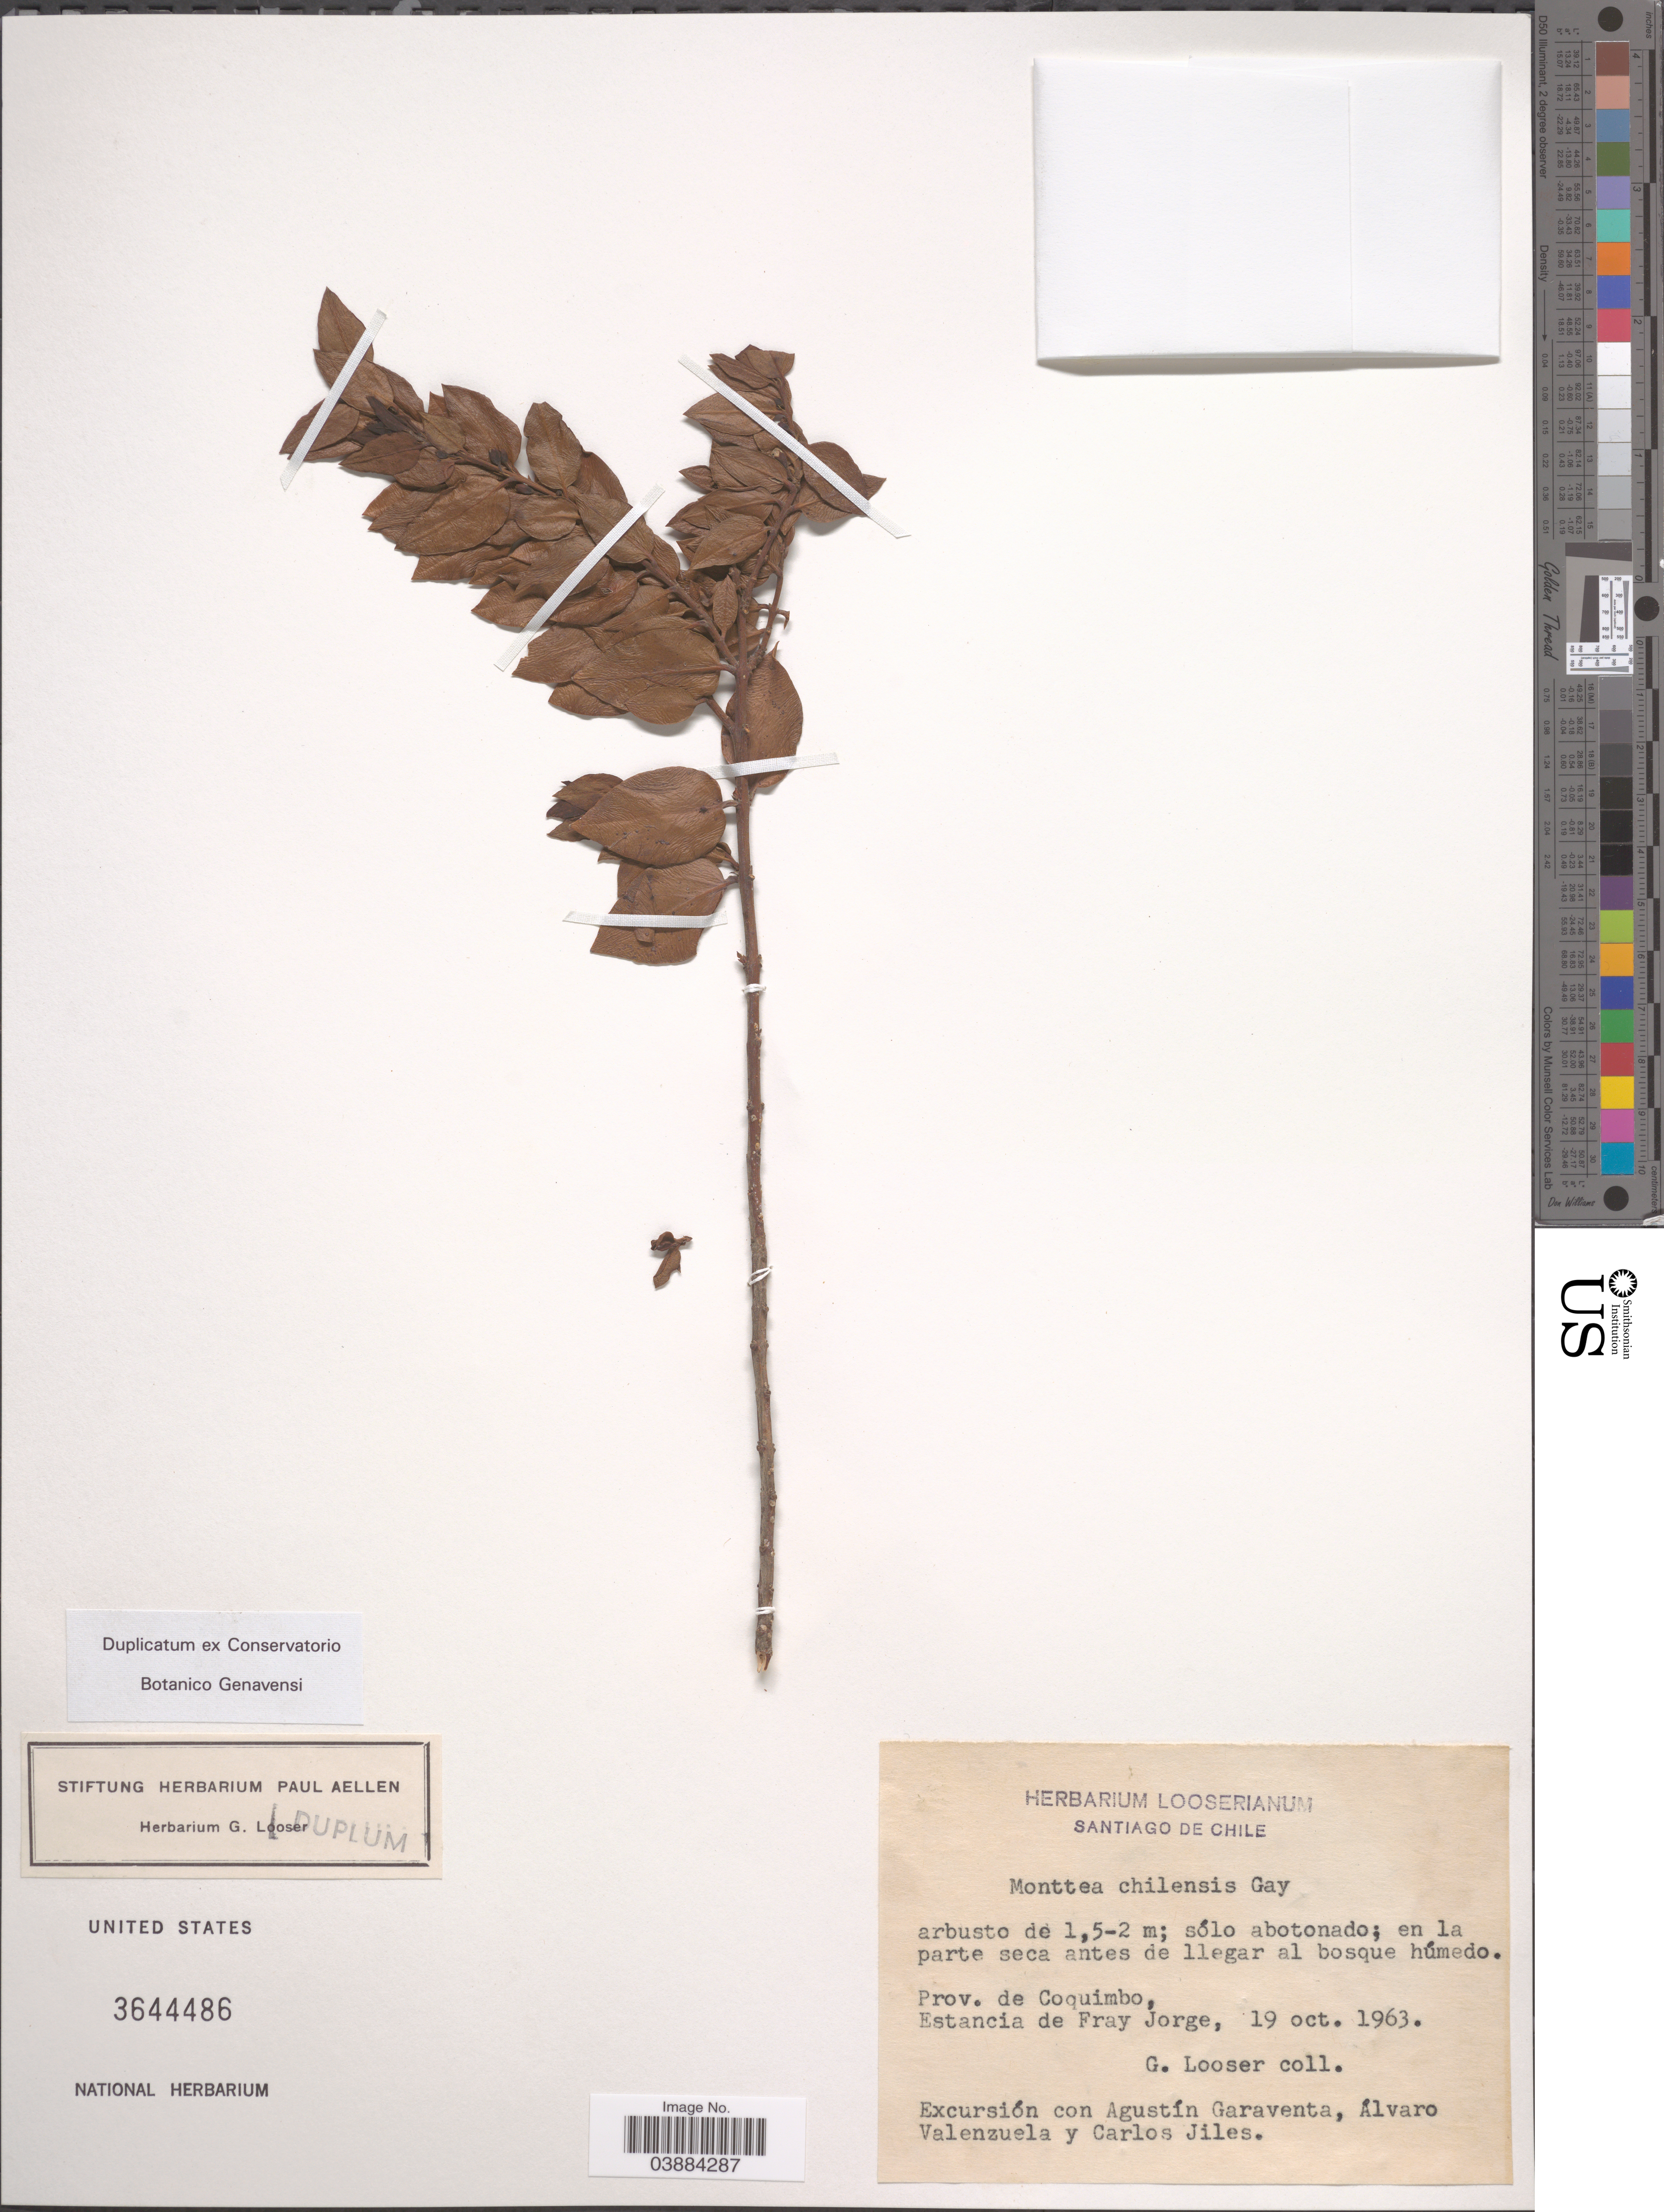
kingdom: Plantae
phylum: Tracheophyta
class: Magnoliopsida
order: Lamiales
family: Plantaginaceae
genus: Monttea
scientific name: Monttea chilensis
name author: J. Gay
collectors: G. Looser, A. Garaventa H., A. Valenzuela & C. Jiles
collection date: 1963-10-19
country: Chile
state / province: Coquimbo (IV)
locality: Santiago de Chile. Estancia de Fray Jorge.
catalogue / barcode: US 3644486